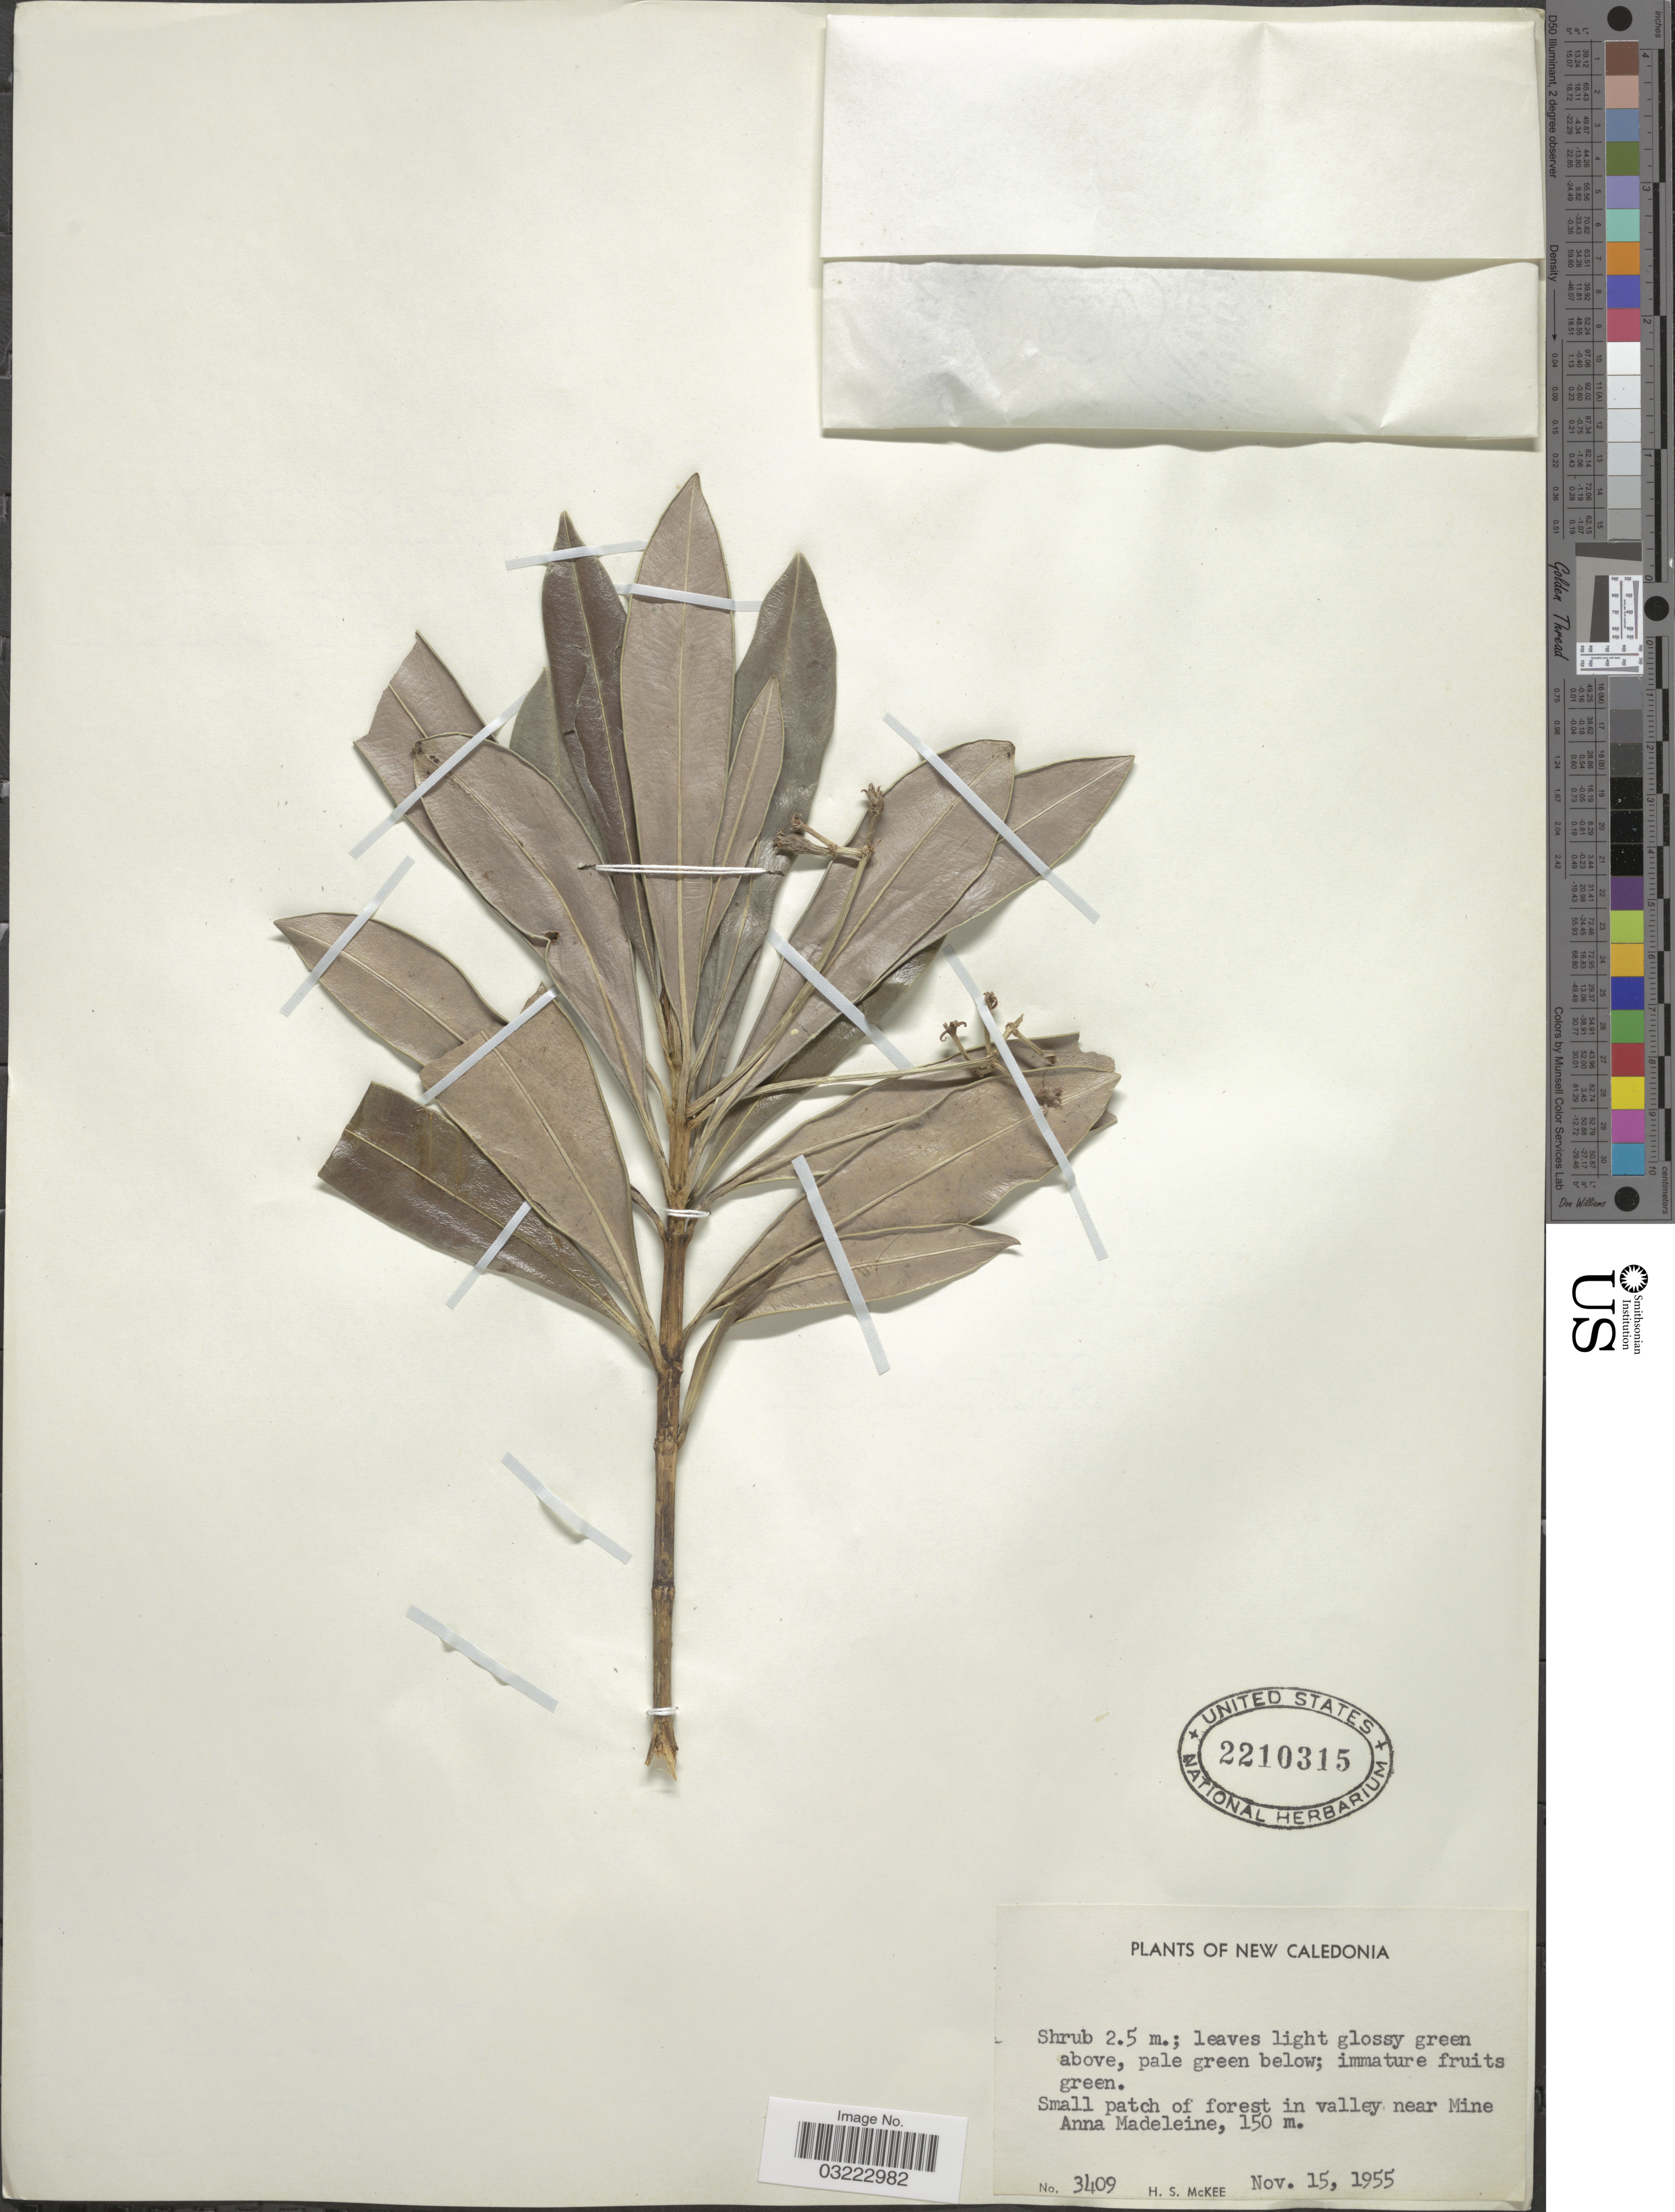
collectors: H. S. McKee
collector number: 3409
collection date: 1955-11-15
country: New Caledonia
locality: Small patch of forest in valley near Mine Anna Madeleine.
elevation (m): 150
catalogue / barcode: US 2210315